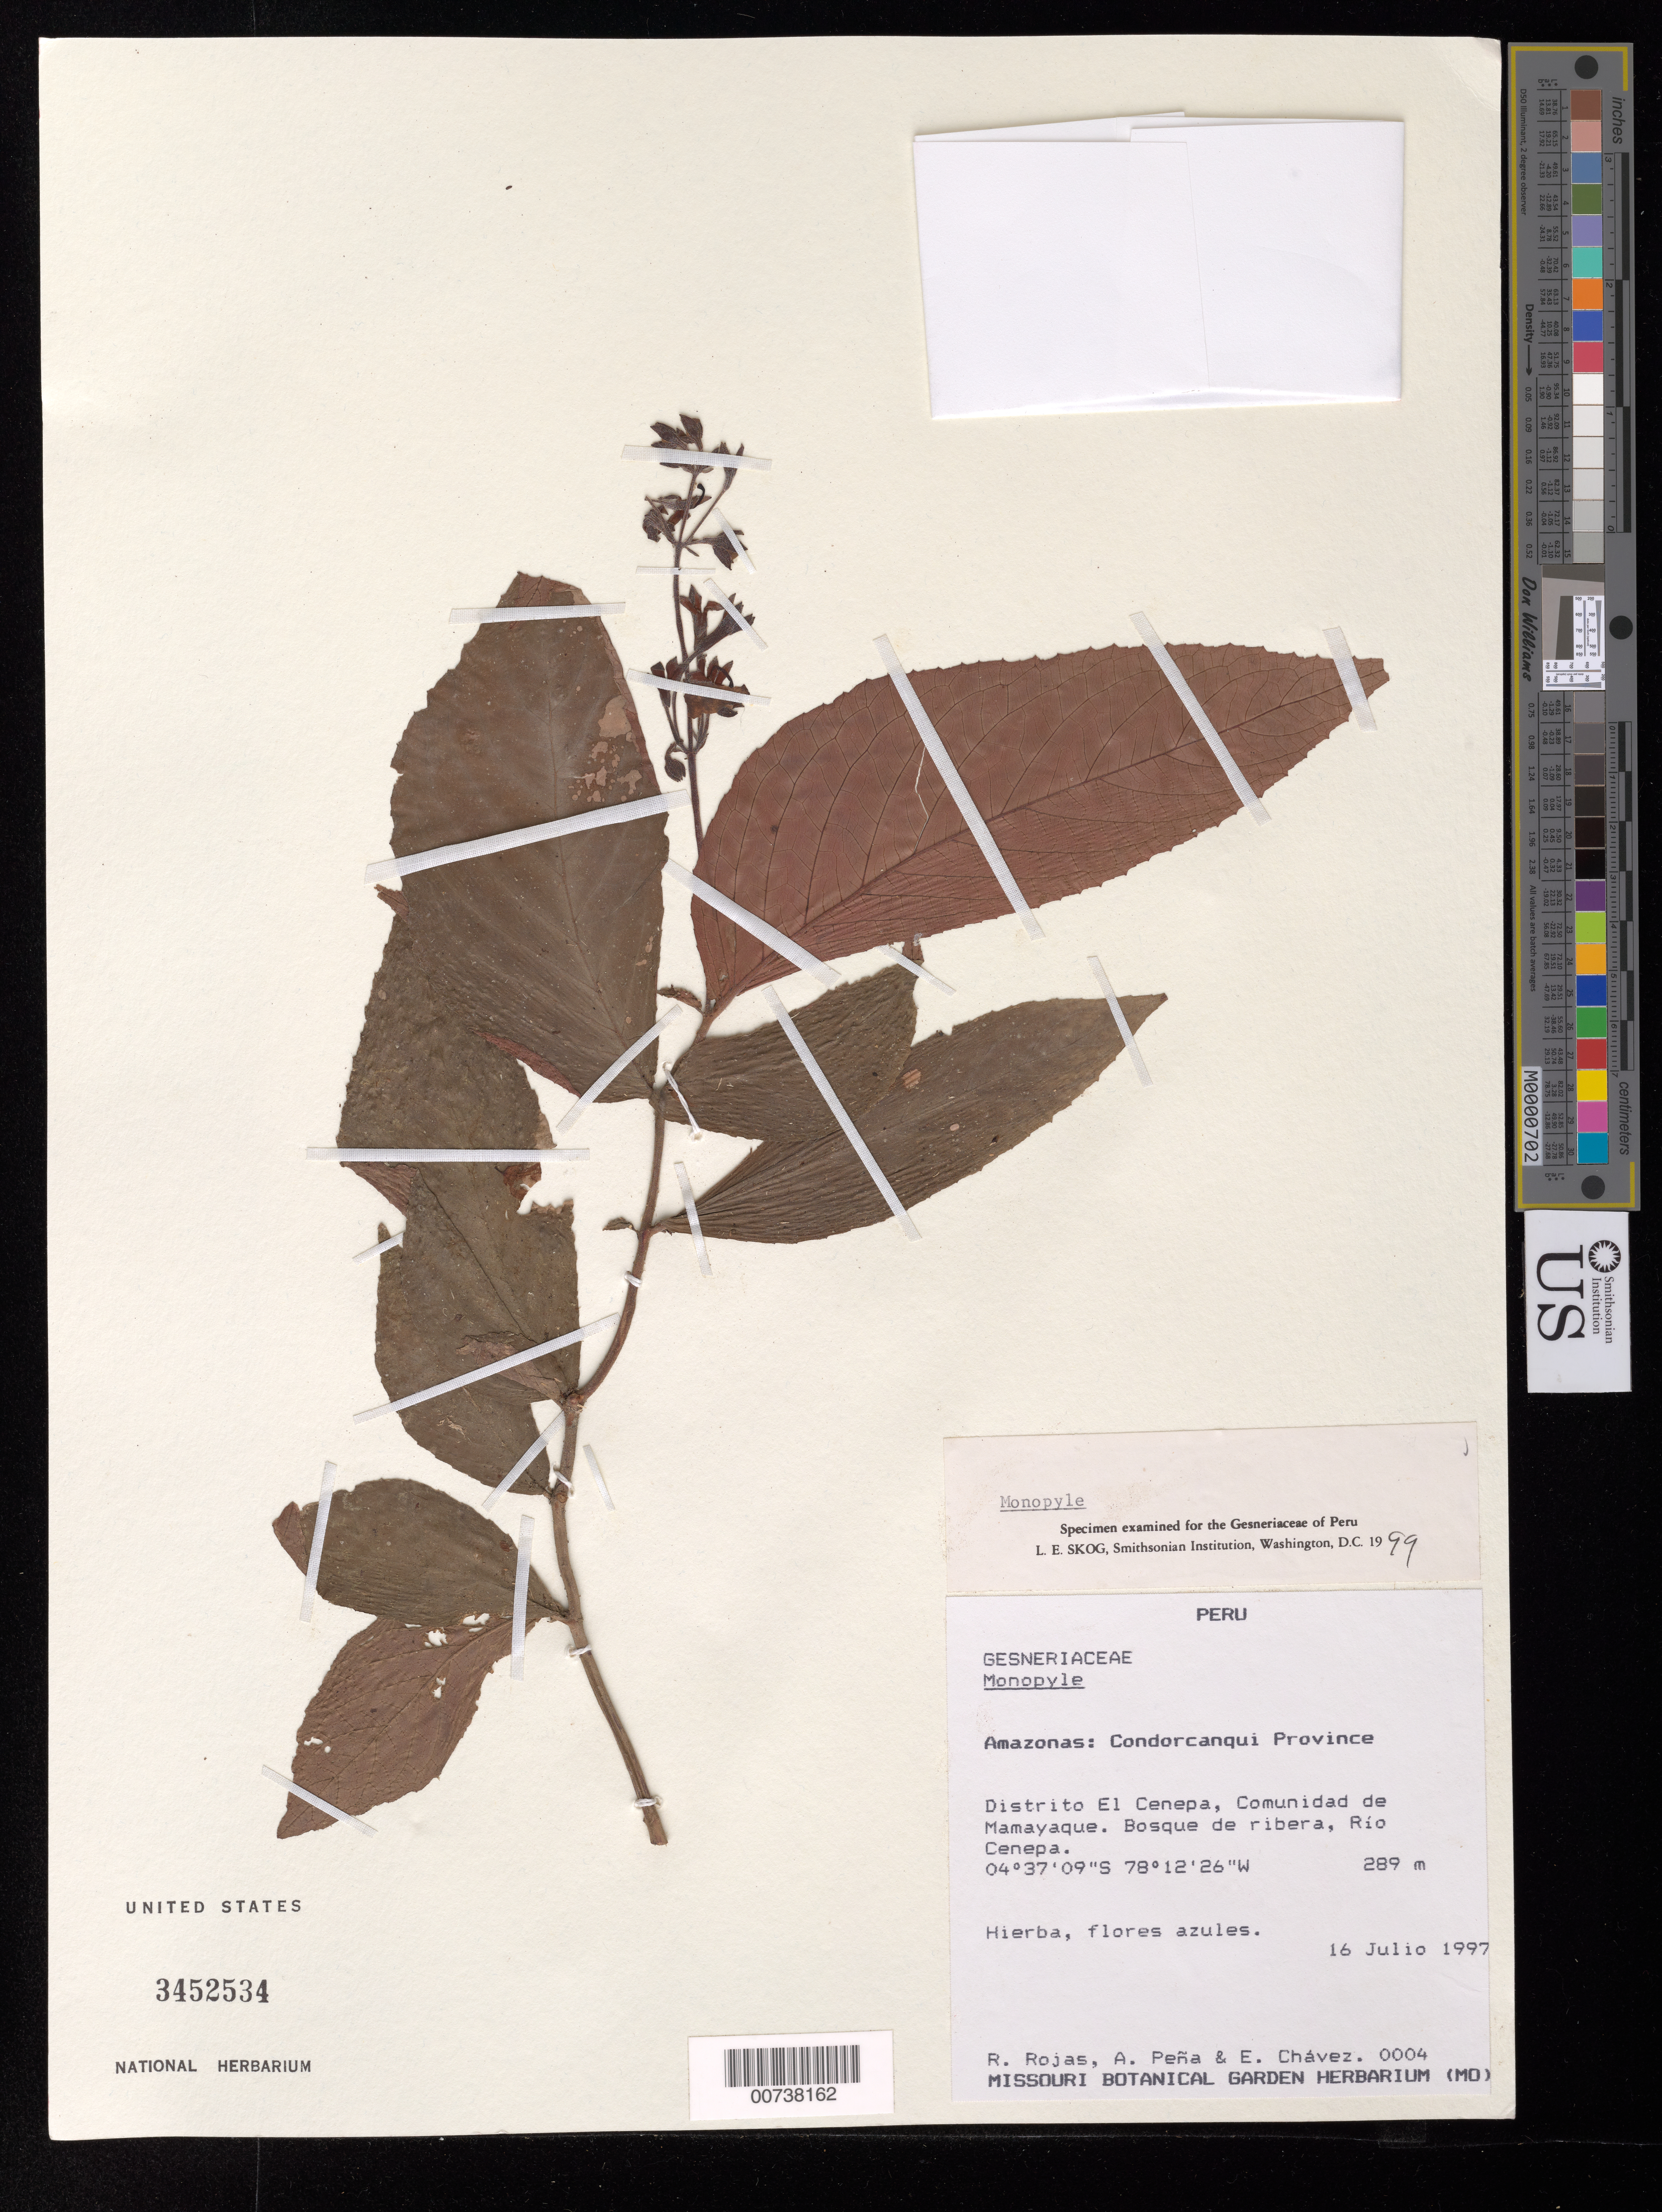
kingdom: Plantae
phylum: Tracheophyta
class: Magnoliopsida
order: Lamiales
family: Gesneriaceae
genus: Monopyle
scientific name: Monopyle sp.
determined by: Skog, Laurence E.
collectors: R. Rojas, A. Peña & E. Chávez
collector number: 0004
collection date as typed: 16 Jul 1997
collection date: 1997-07-16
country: Peru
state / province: Amazonas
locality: Prov. Condorcanqui, Dtto. El Cenepa; comunidad de Mamayaque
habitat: Bosque de ribera, Río Cenepa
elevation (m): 289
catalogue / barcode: US 3452534